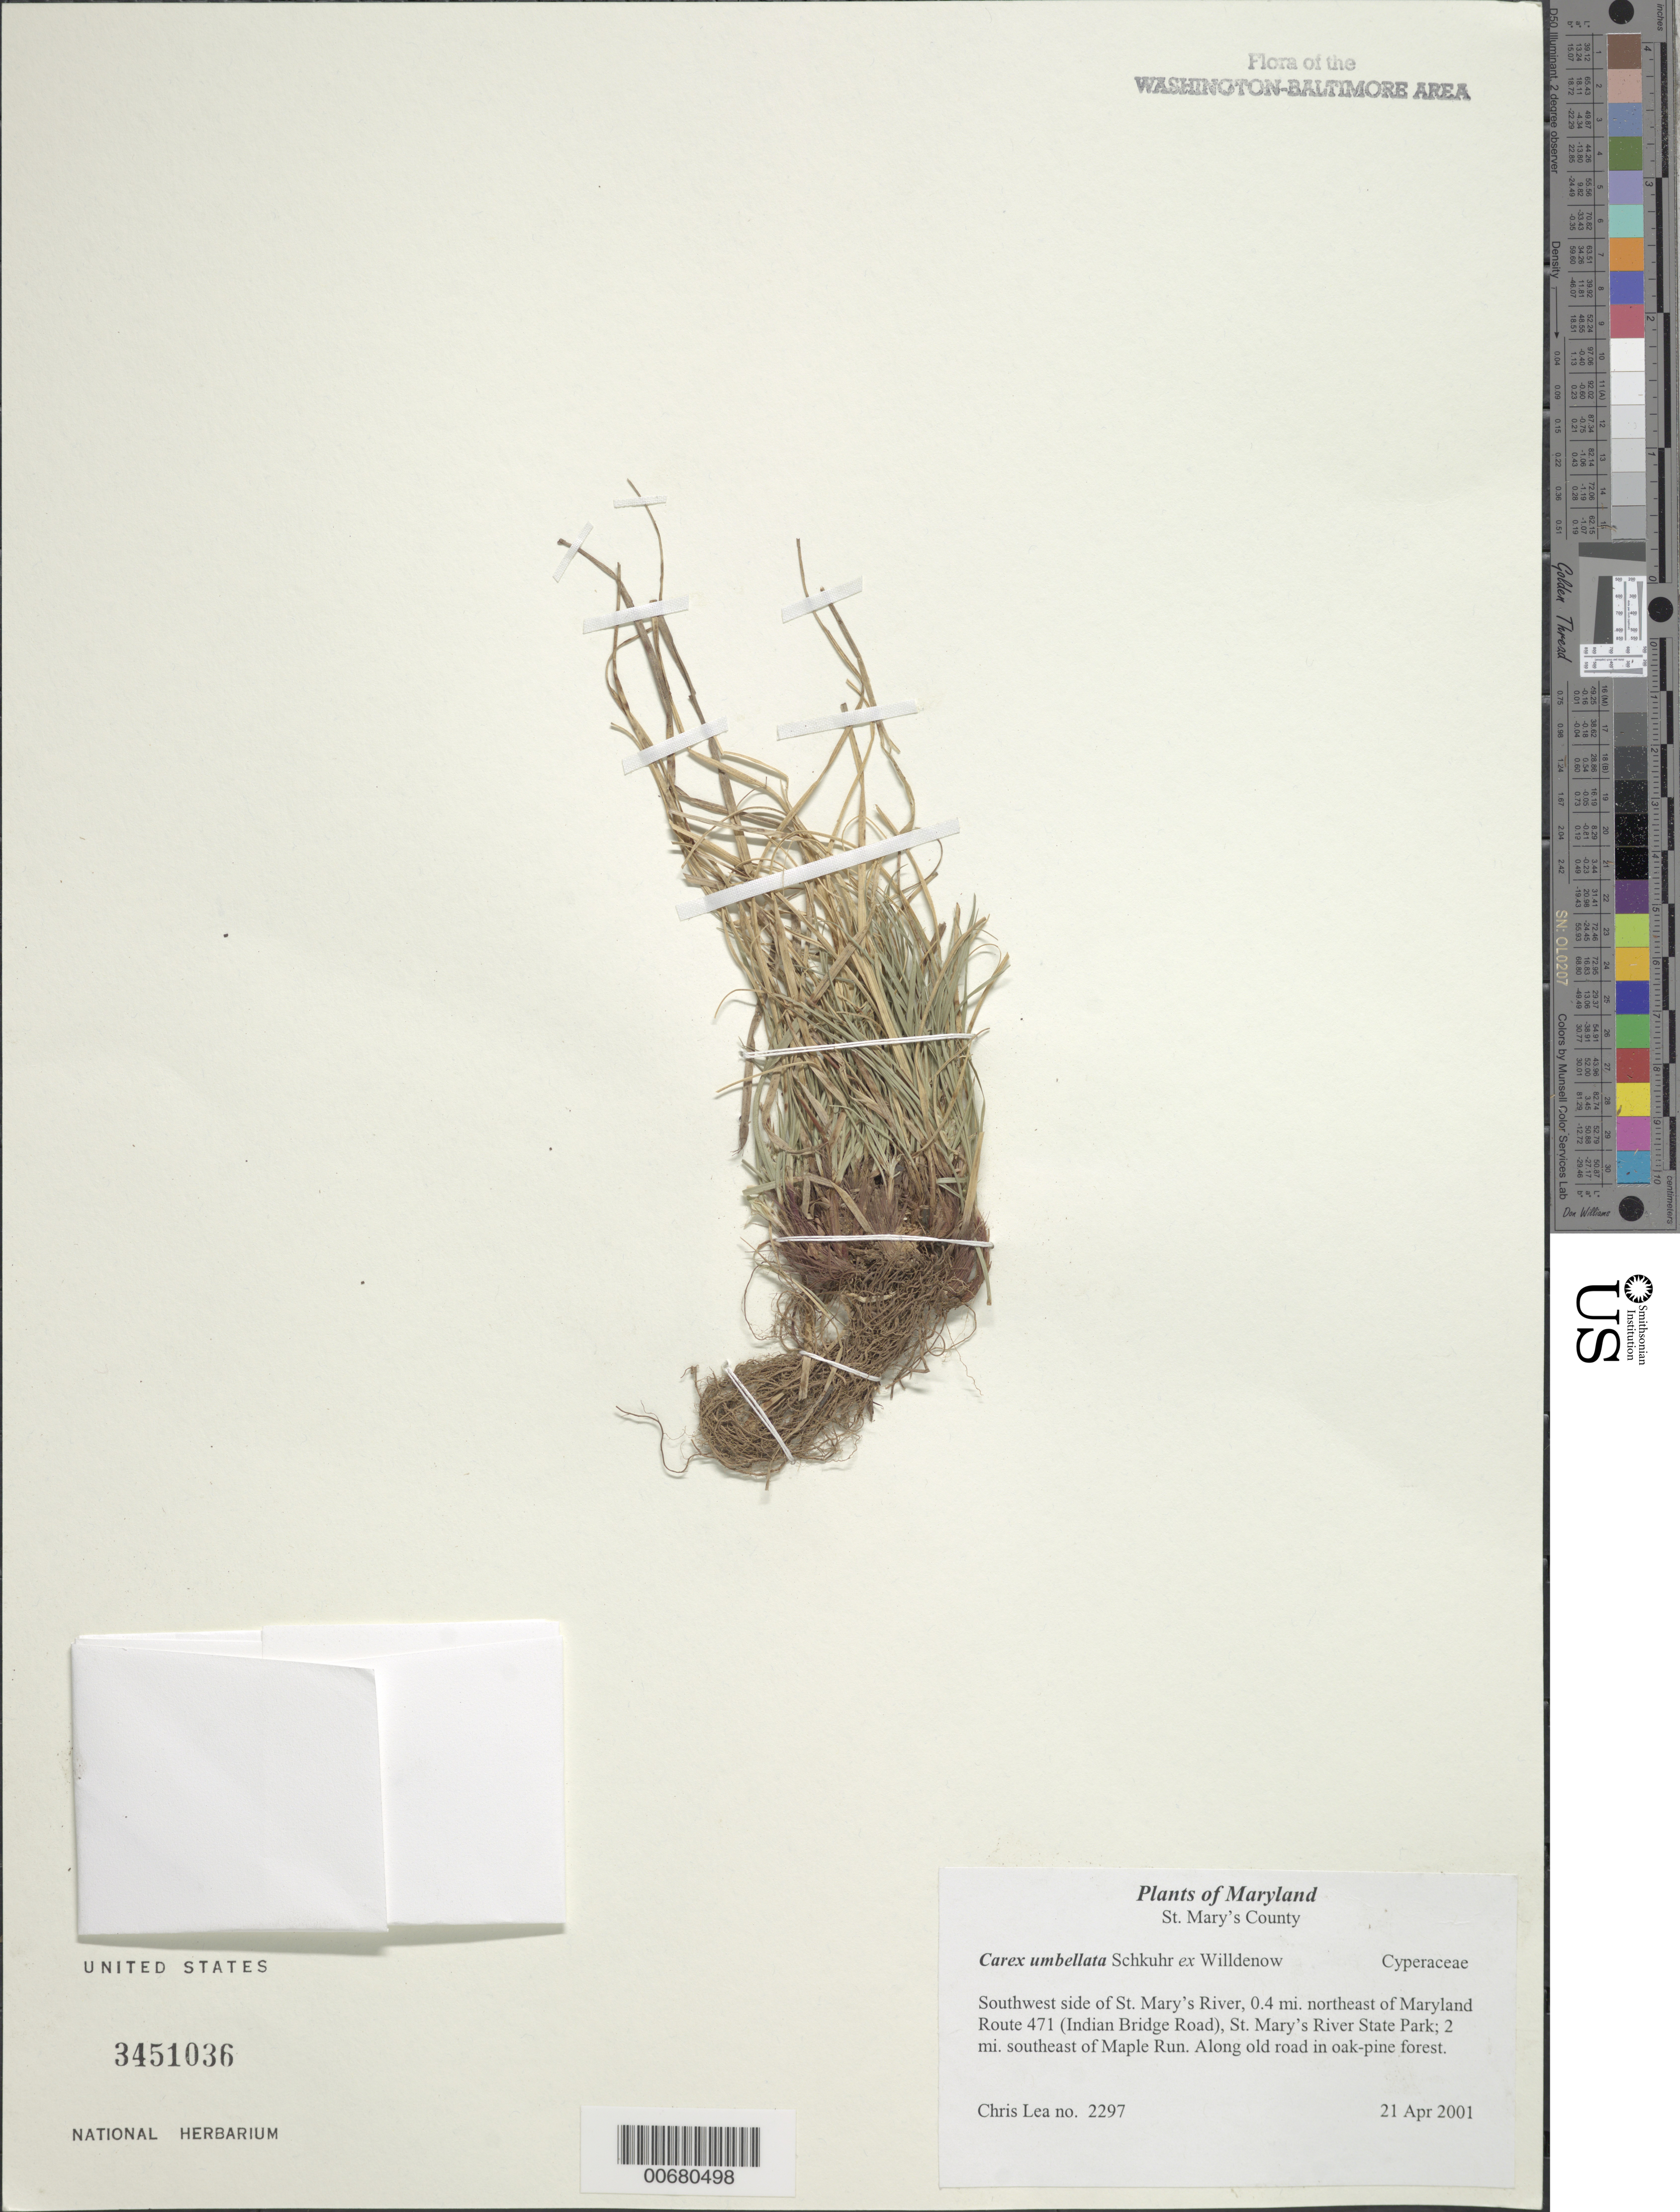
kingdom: Plantae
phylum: Tracheophyta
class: Liliopsida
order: Poales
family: Cyperaceae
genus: Carex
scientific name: Carex umbellata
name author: Schkuhr ex Willd.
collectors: C. Lea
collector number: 2297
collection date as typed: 21 Apr 2001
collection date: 2001-04-21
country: United States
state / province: Maryland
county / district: St. Mary's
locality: Southwest side of St. Mary's River, 0.4 mi. northeast of Maryland Route 471 (Indian bridge Road), St. Mary's River state Park; 2 mi. southeast of Maple Run.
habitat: Along old road in oak-pine forest.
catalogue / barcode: US 3451036